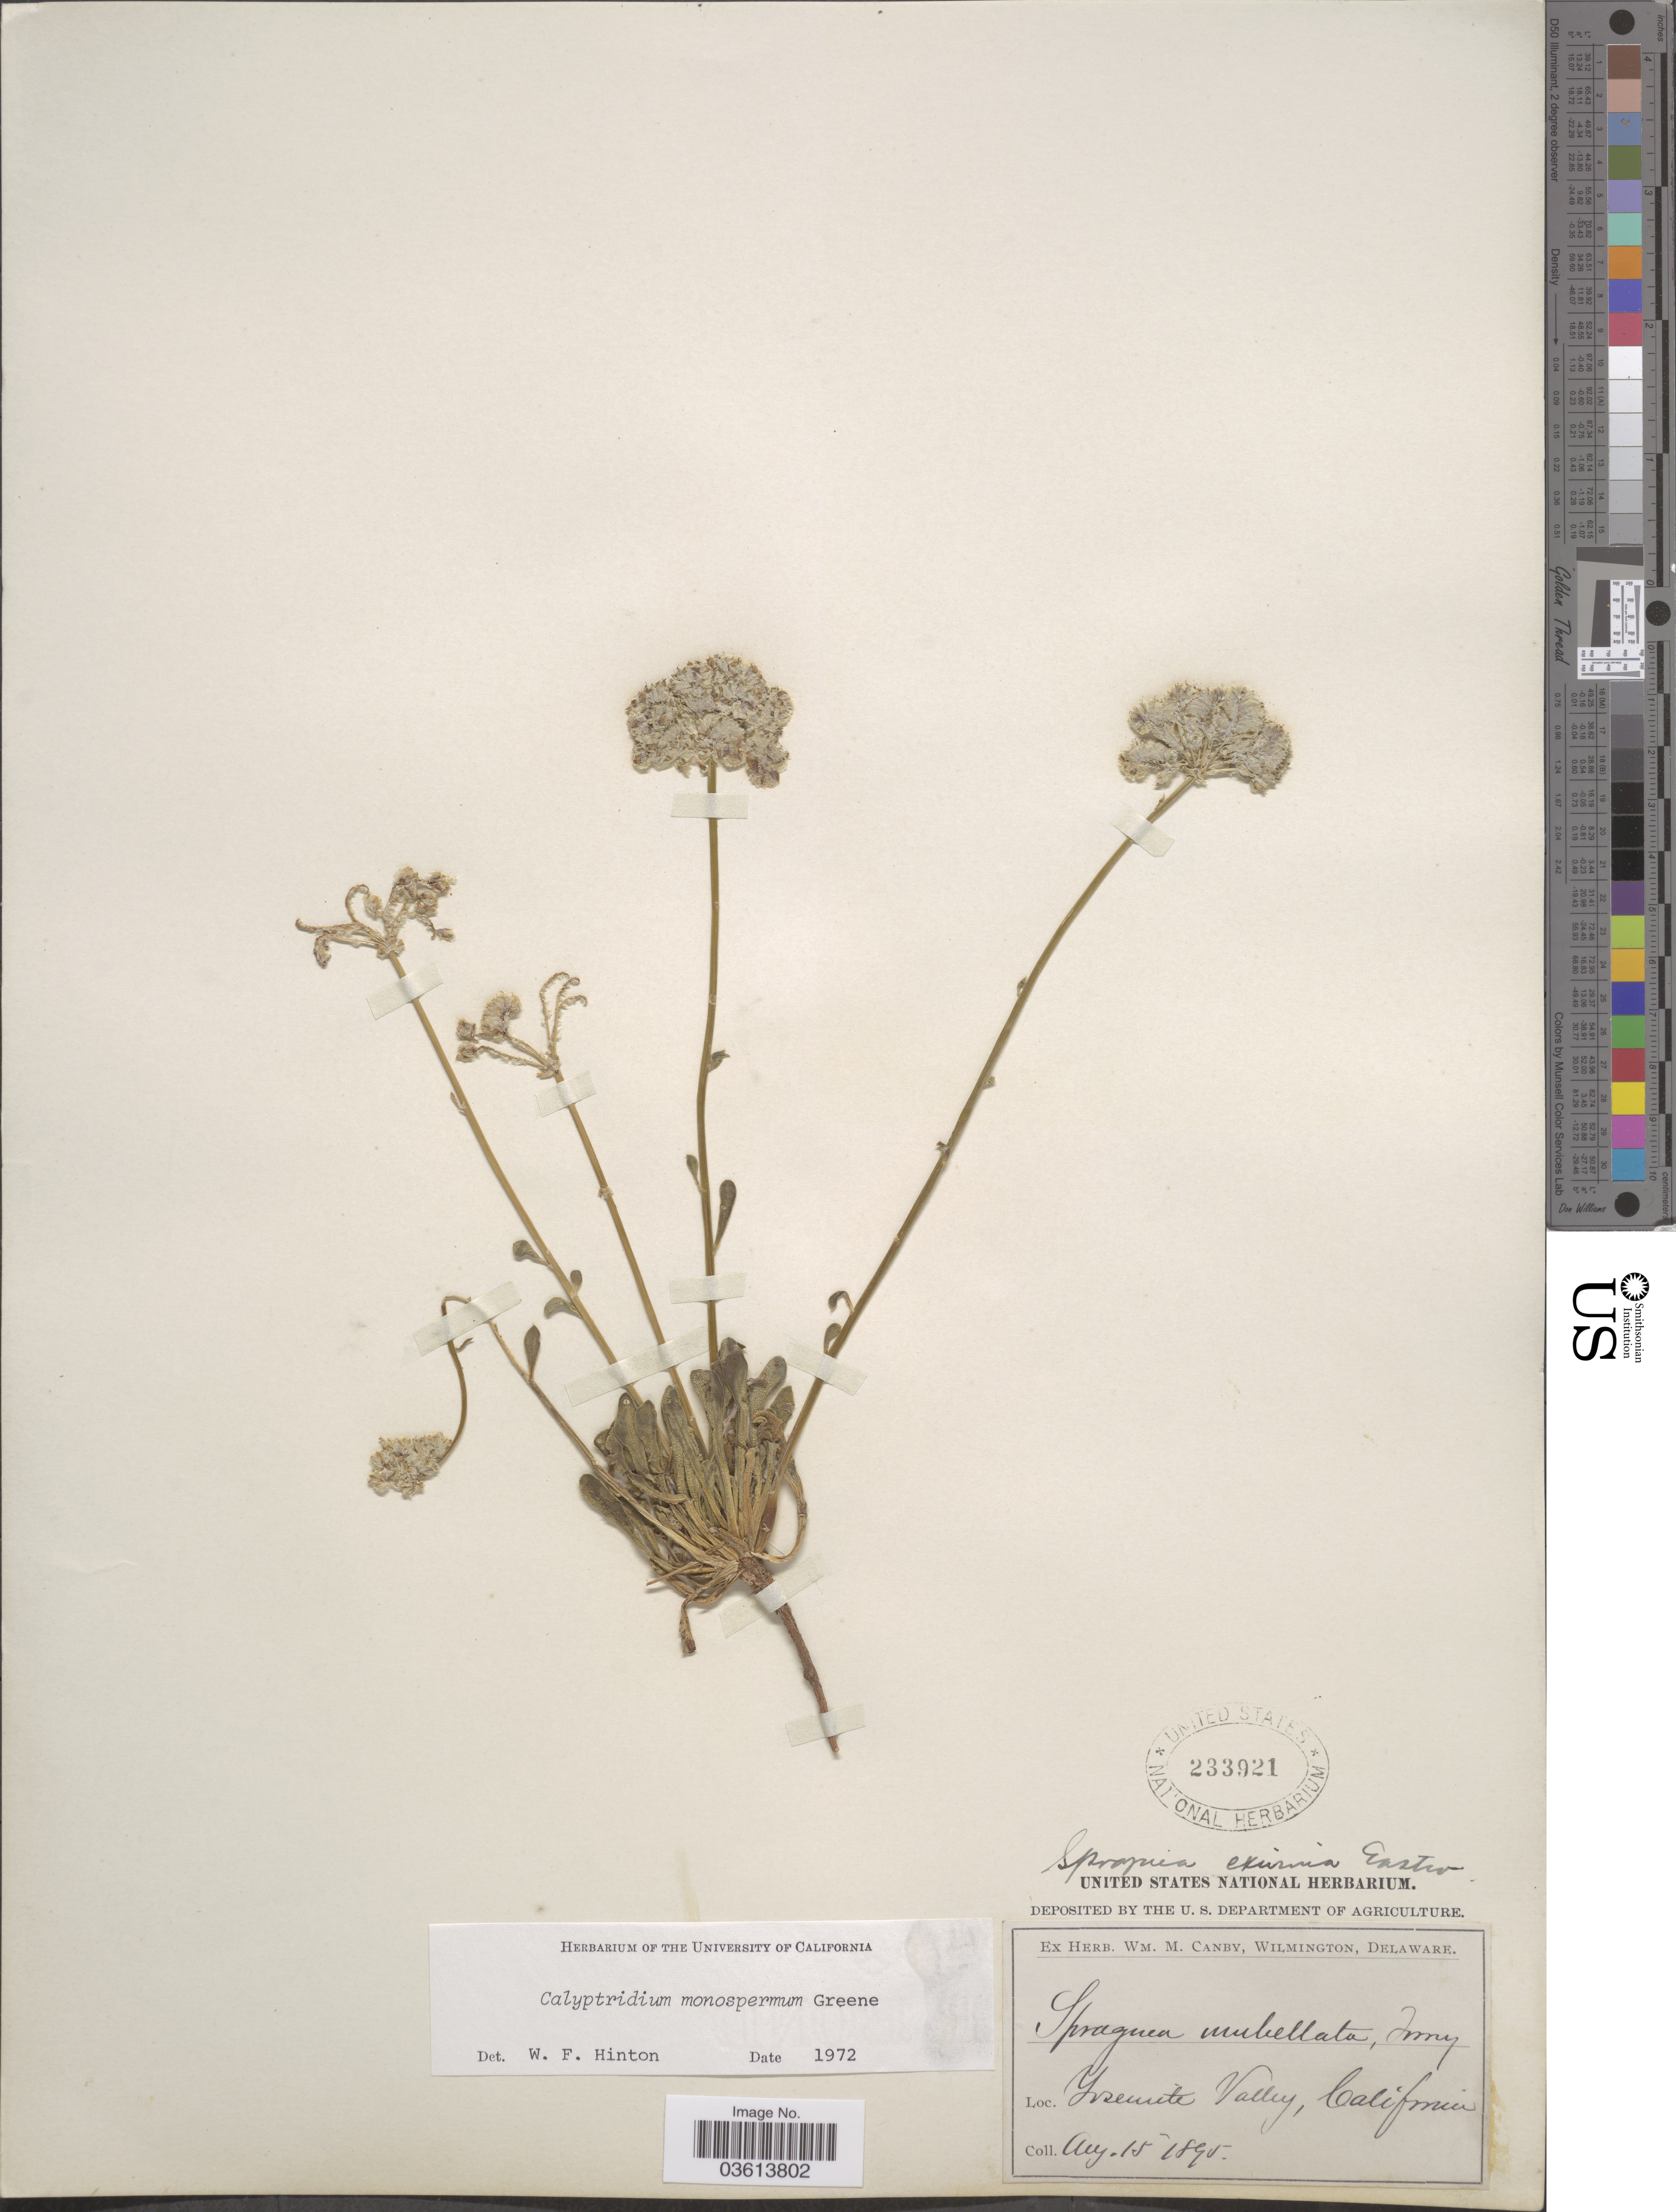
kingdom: Plantae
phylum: Tracheophyta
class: Magnoliopsida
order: Caryophyllales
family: Montiaceae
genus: Calyptridium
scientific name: Calyptridium monospermum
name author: Greene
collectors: ex herb. W.M. Canby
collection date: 1895-08-15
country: United States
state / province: California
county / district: Mariposa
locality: Yosemite Valley.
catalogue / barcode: US 233921